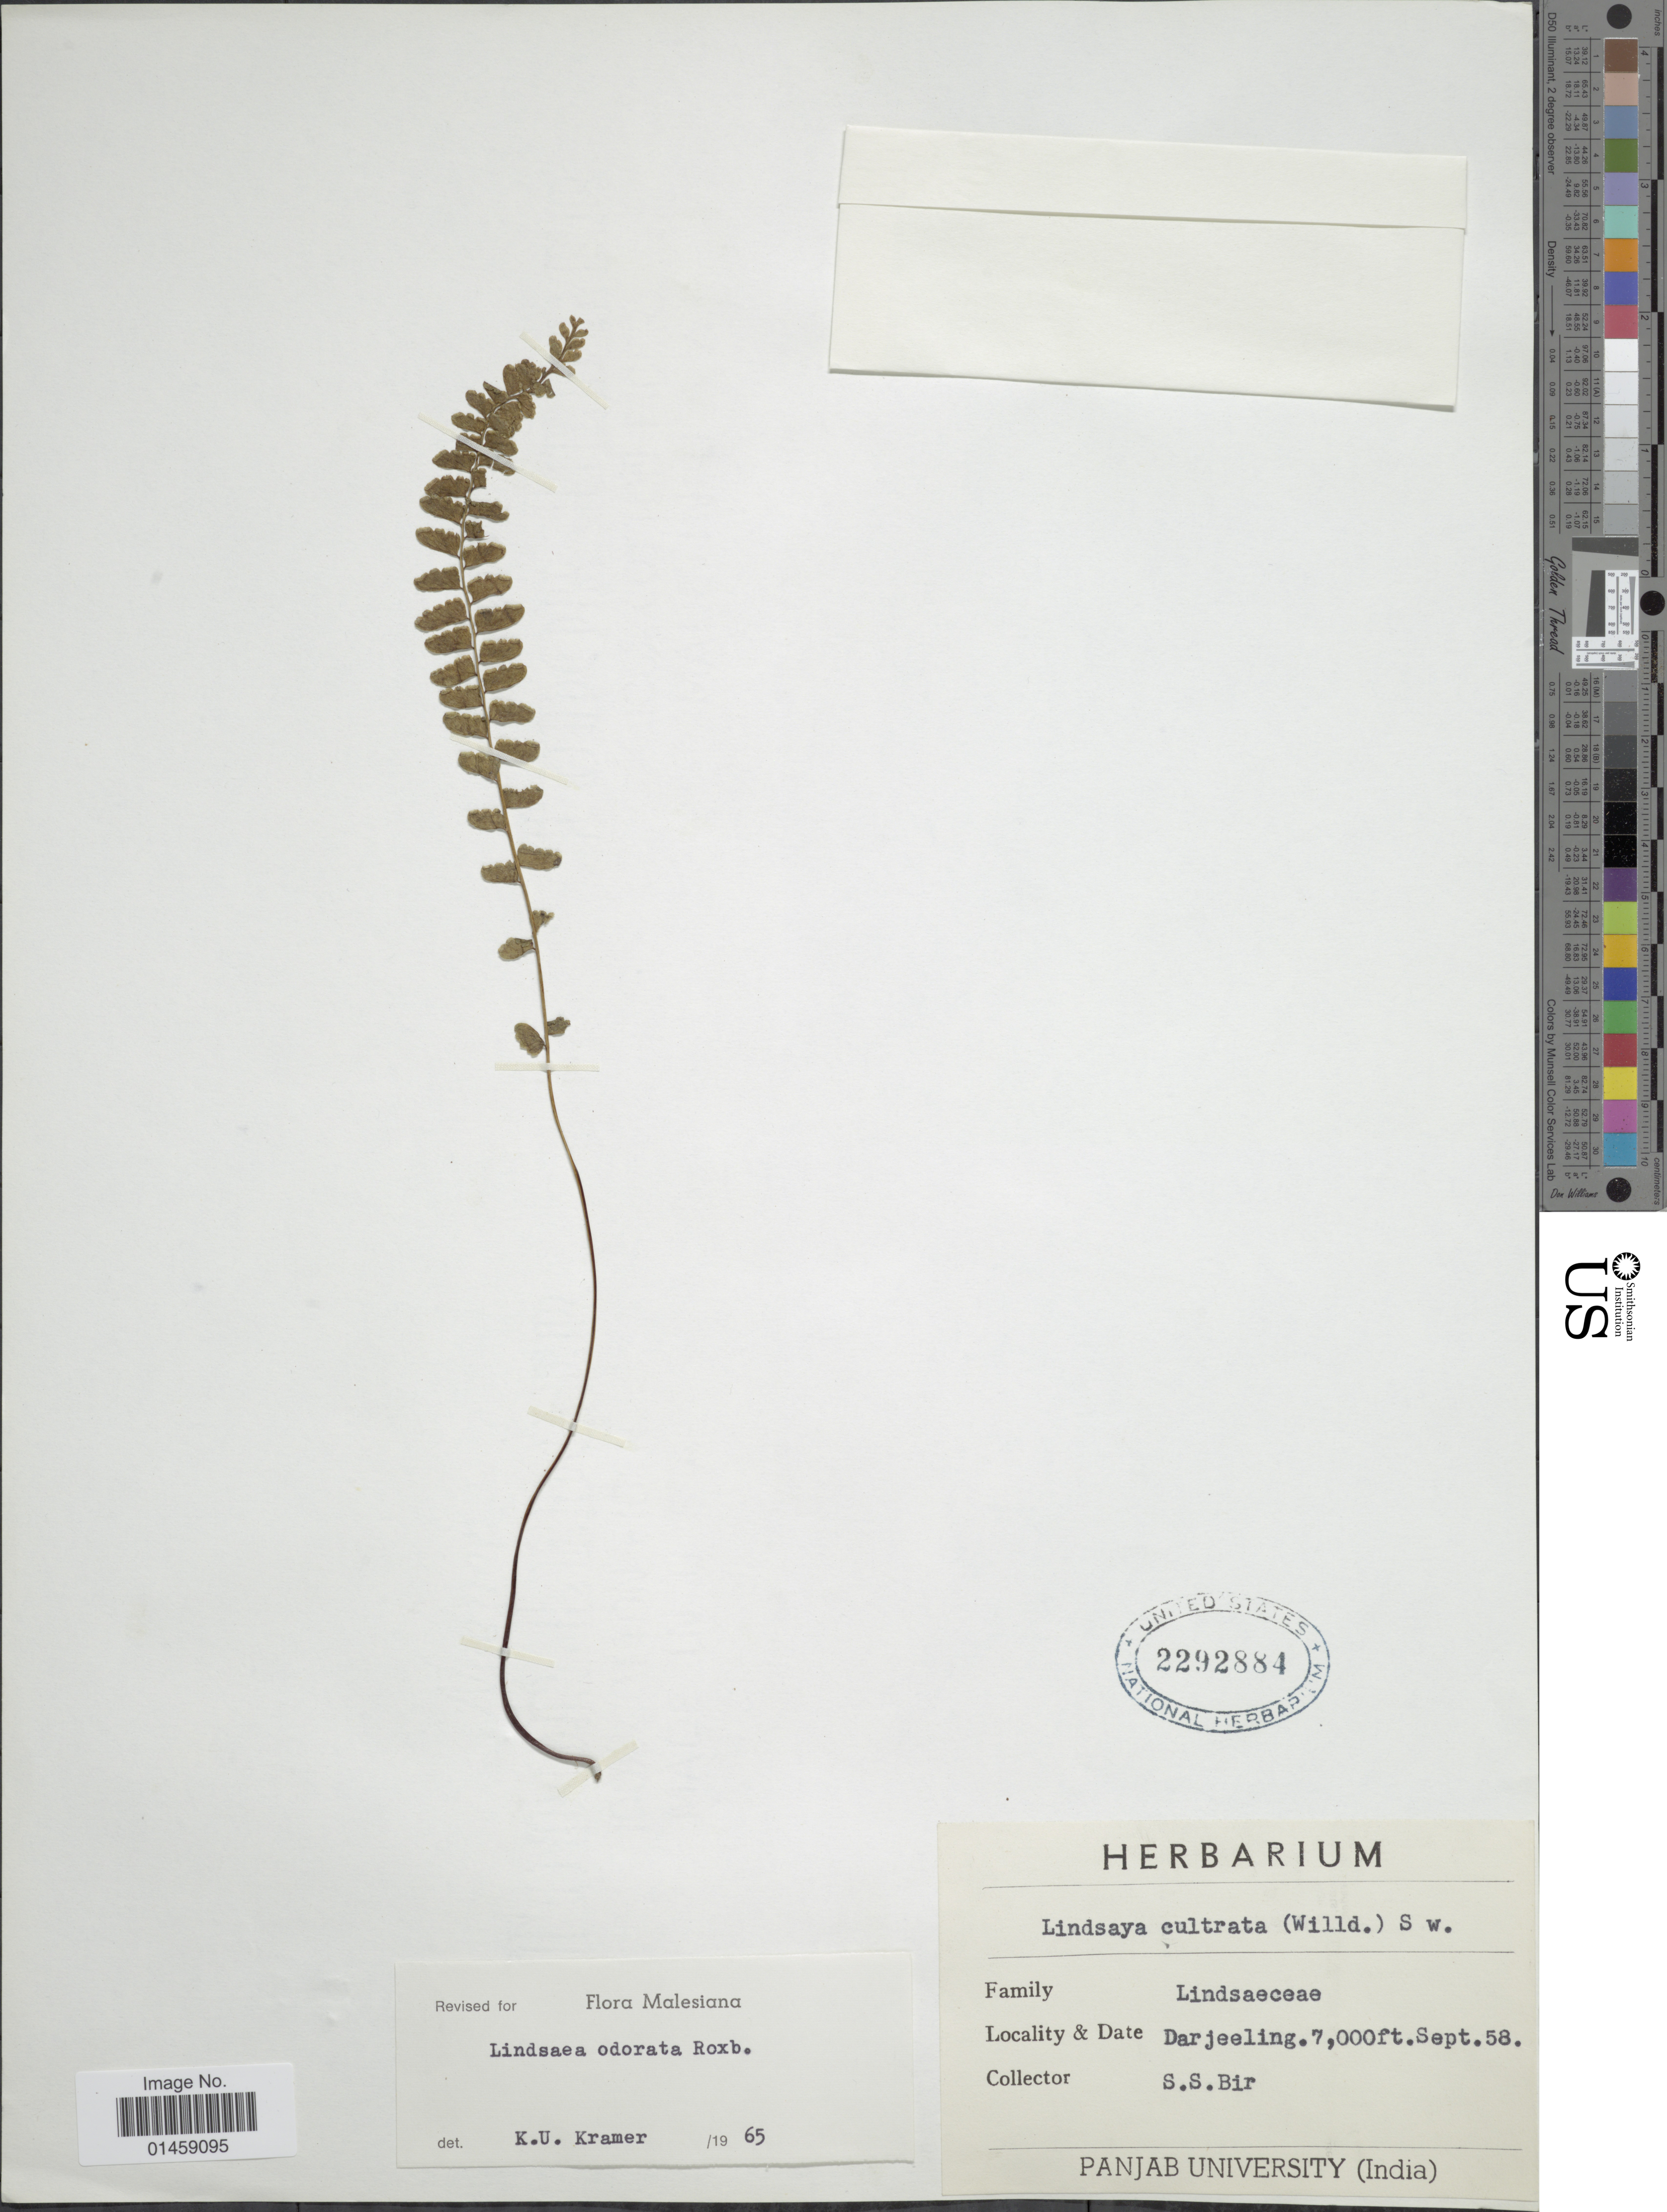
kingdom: Plantae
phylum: Tracheophyta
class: Polypodiopsida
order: Polypodiales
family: Lindsaeaceae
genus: Lindsaea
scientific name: Lindsaea odorata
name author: Roxb.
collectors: S. S. Bir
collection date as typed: Transcribed d/m/y: /9/58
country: India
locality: Darjeeling.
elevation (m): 2134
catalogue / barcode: US 2292884